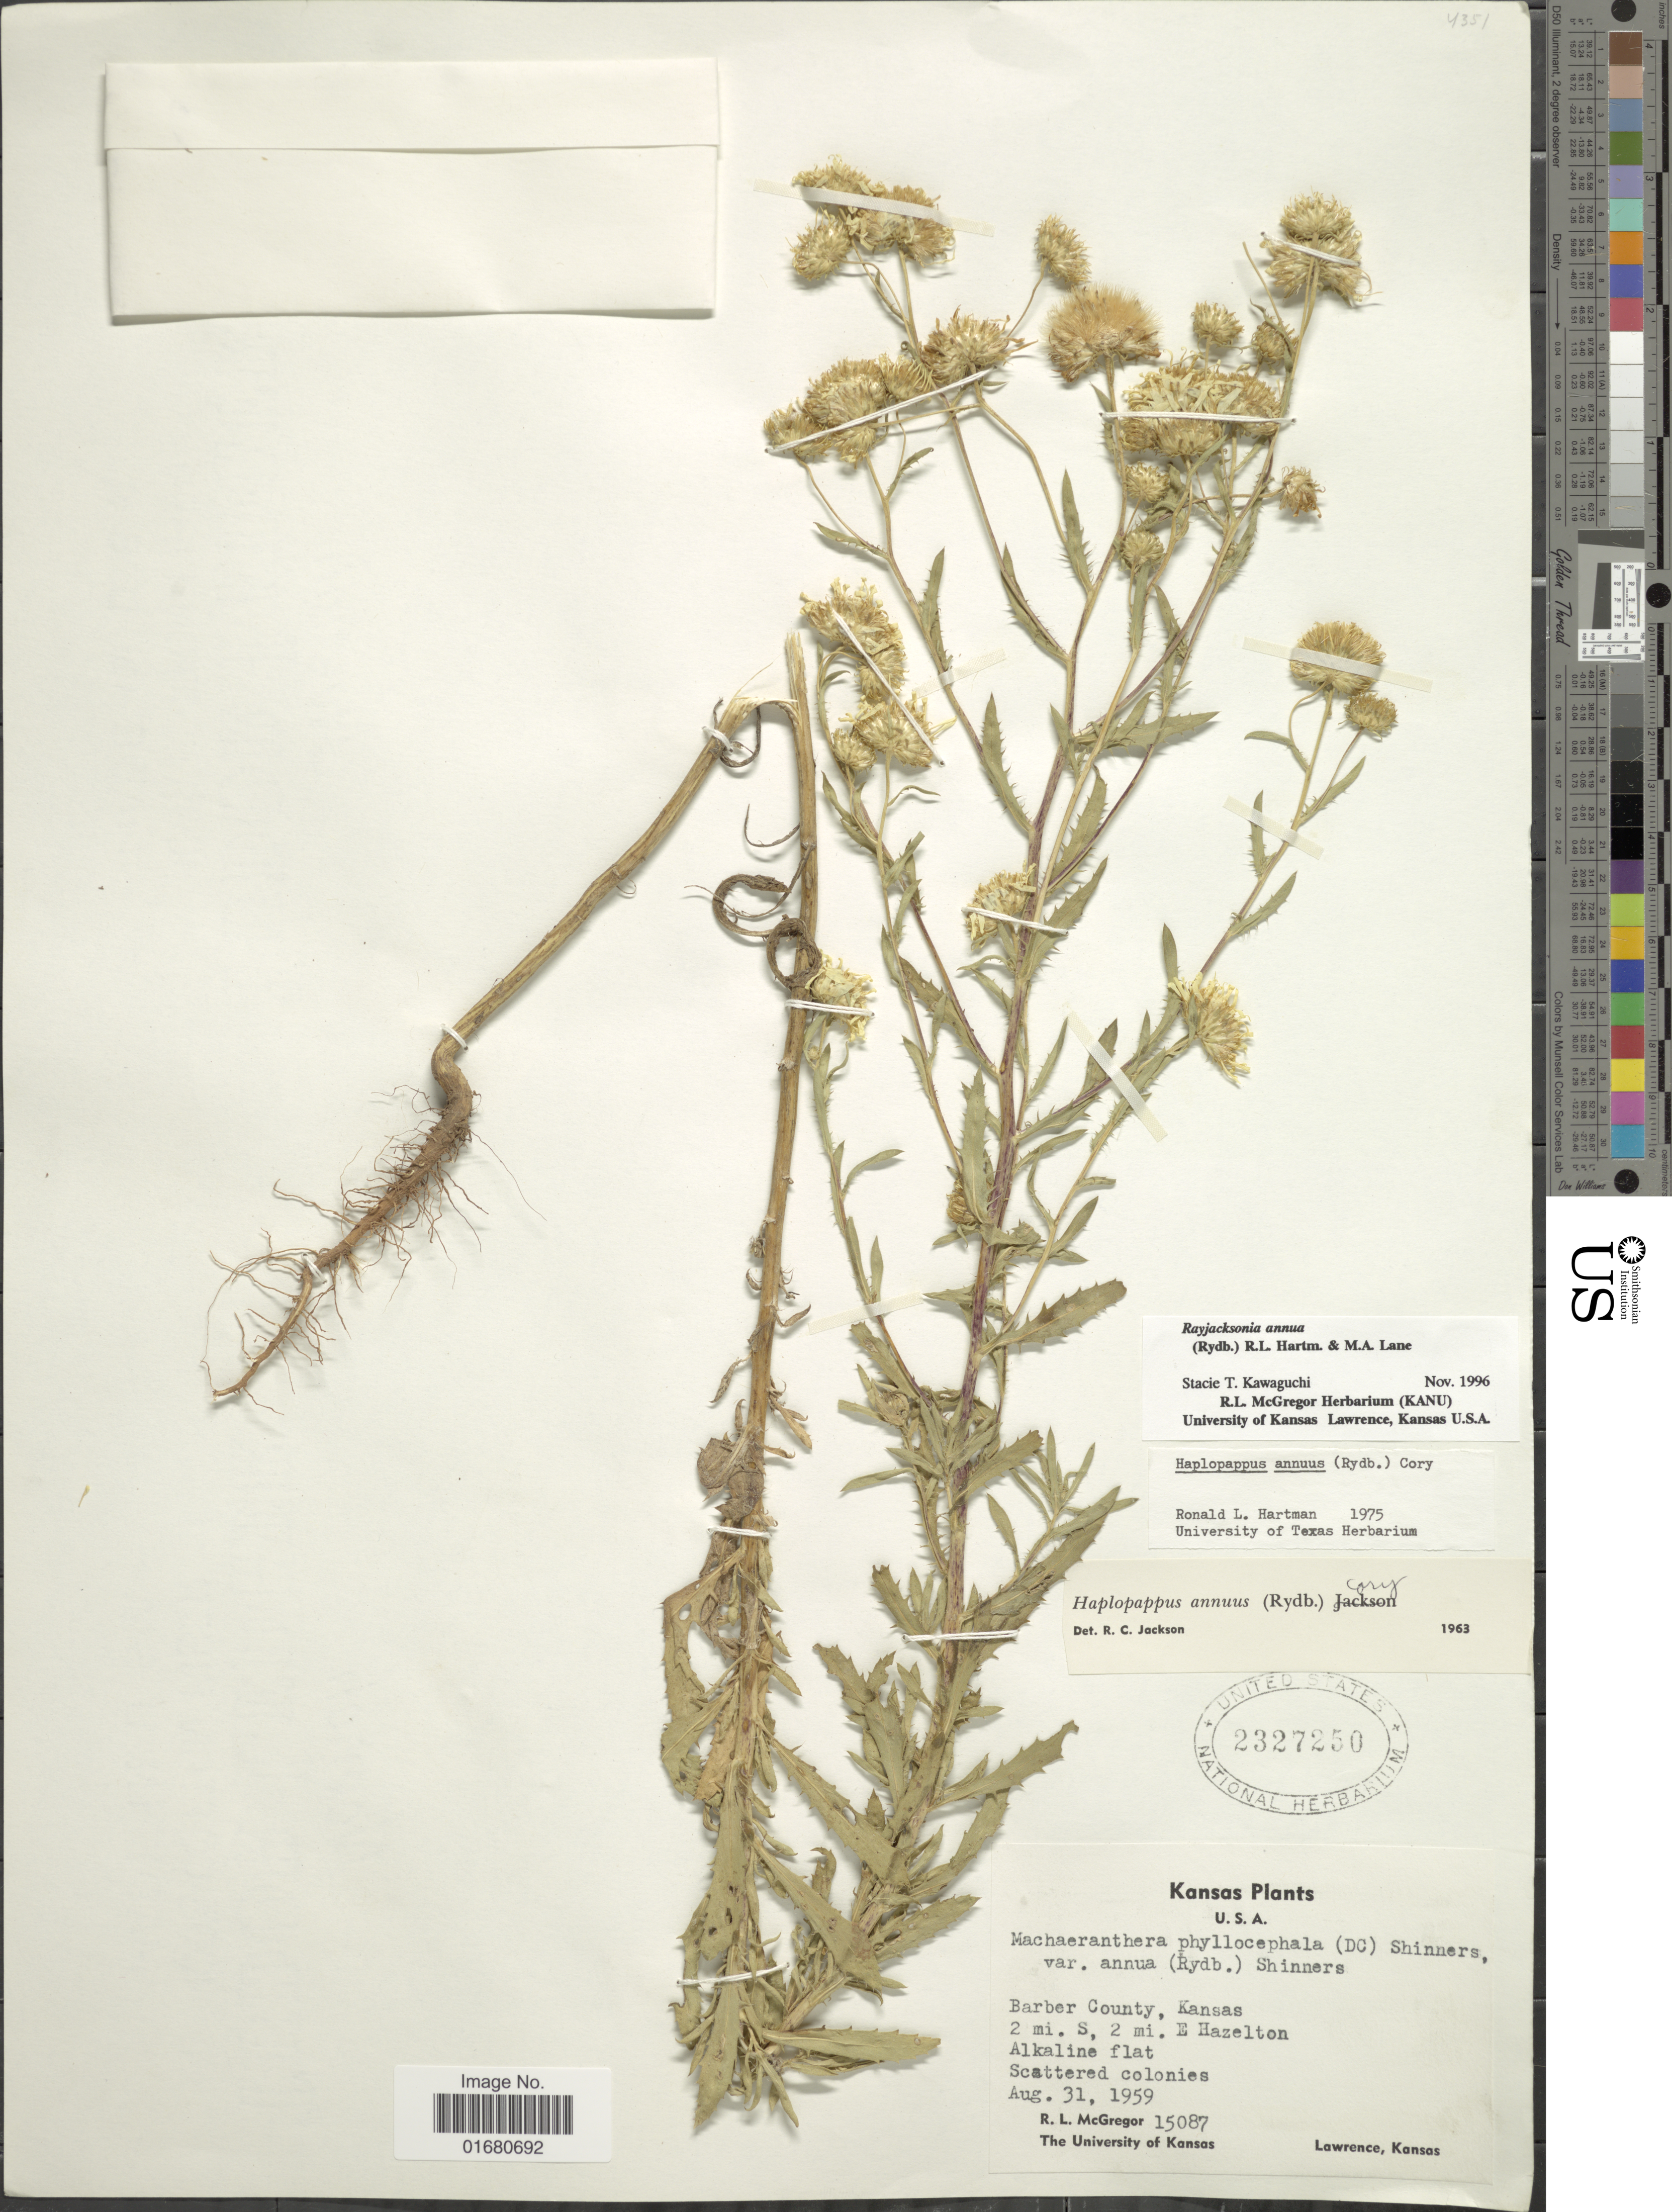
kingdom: Plantae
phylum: Tracheophyta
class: Magnoliopsida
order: Asterales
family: Asteraceae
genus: Rayjacksonia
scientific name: Rayjacksonia annua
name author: (Rydb.) R.L. Hartm. & M.A. Lane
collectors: R. McGregor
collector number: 15087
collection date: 1959-08-31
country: United States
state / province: Kansas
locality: Barber County, Kansas, 2 mi. S, 2 mi. E Hazelton, Alkaline flat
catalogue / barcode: US 2327250